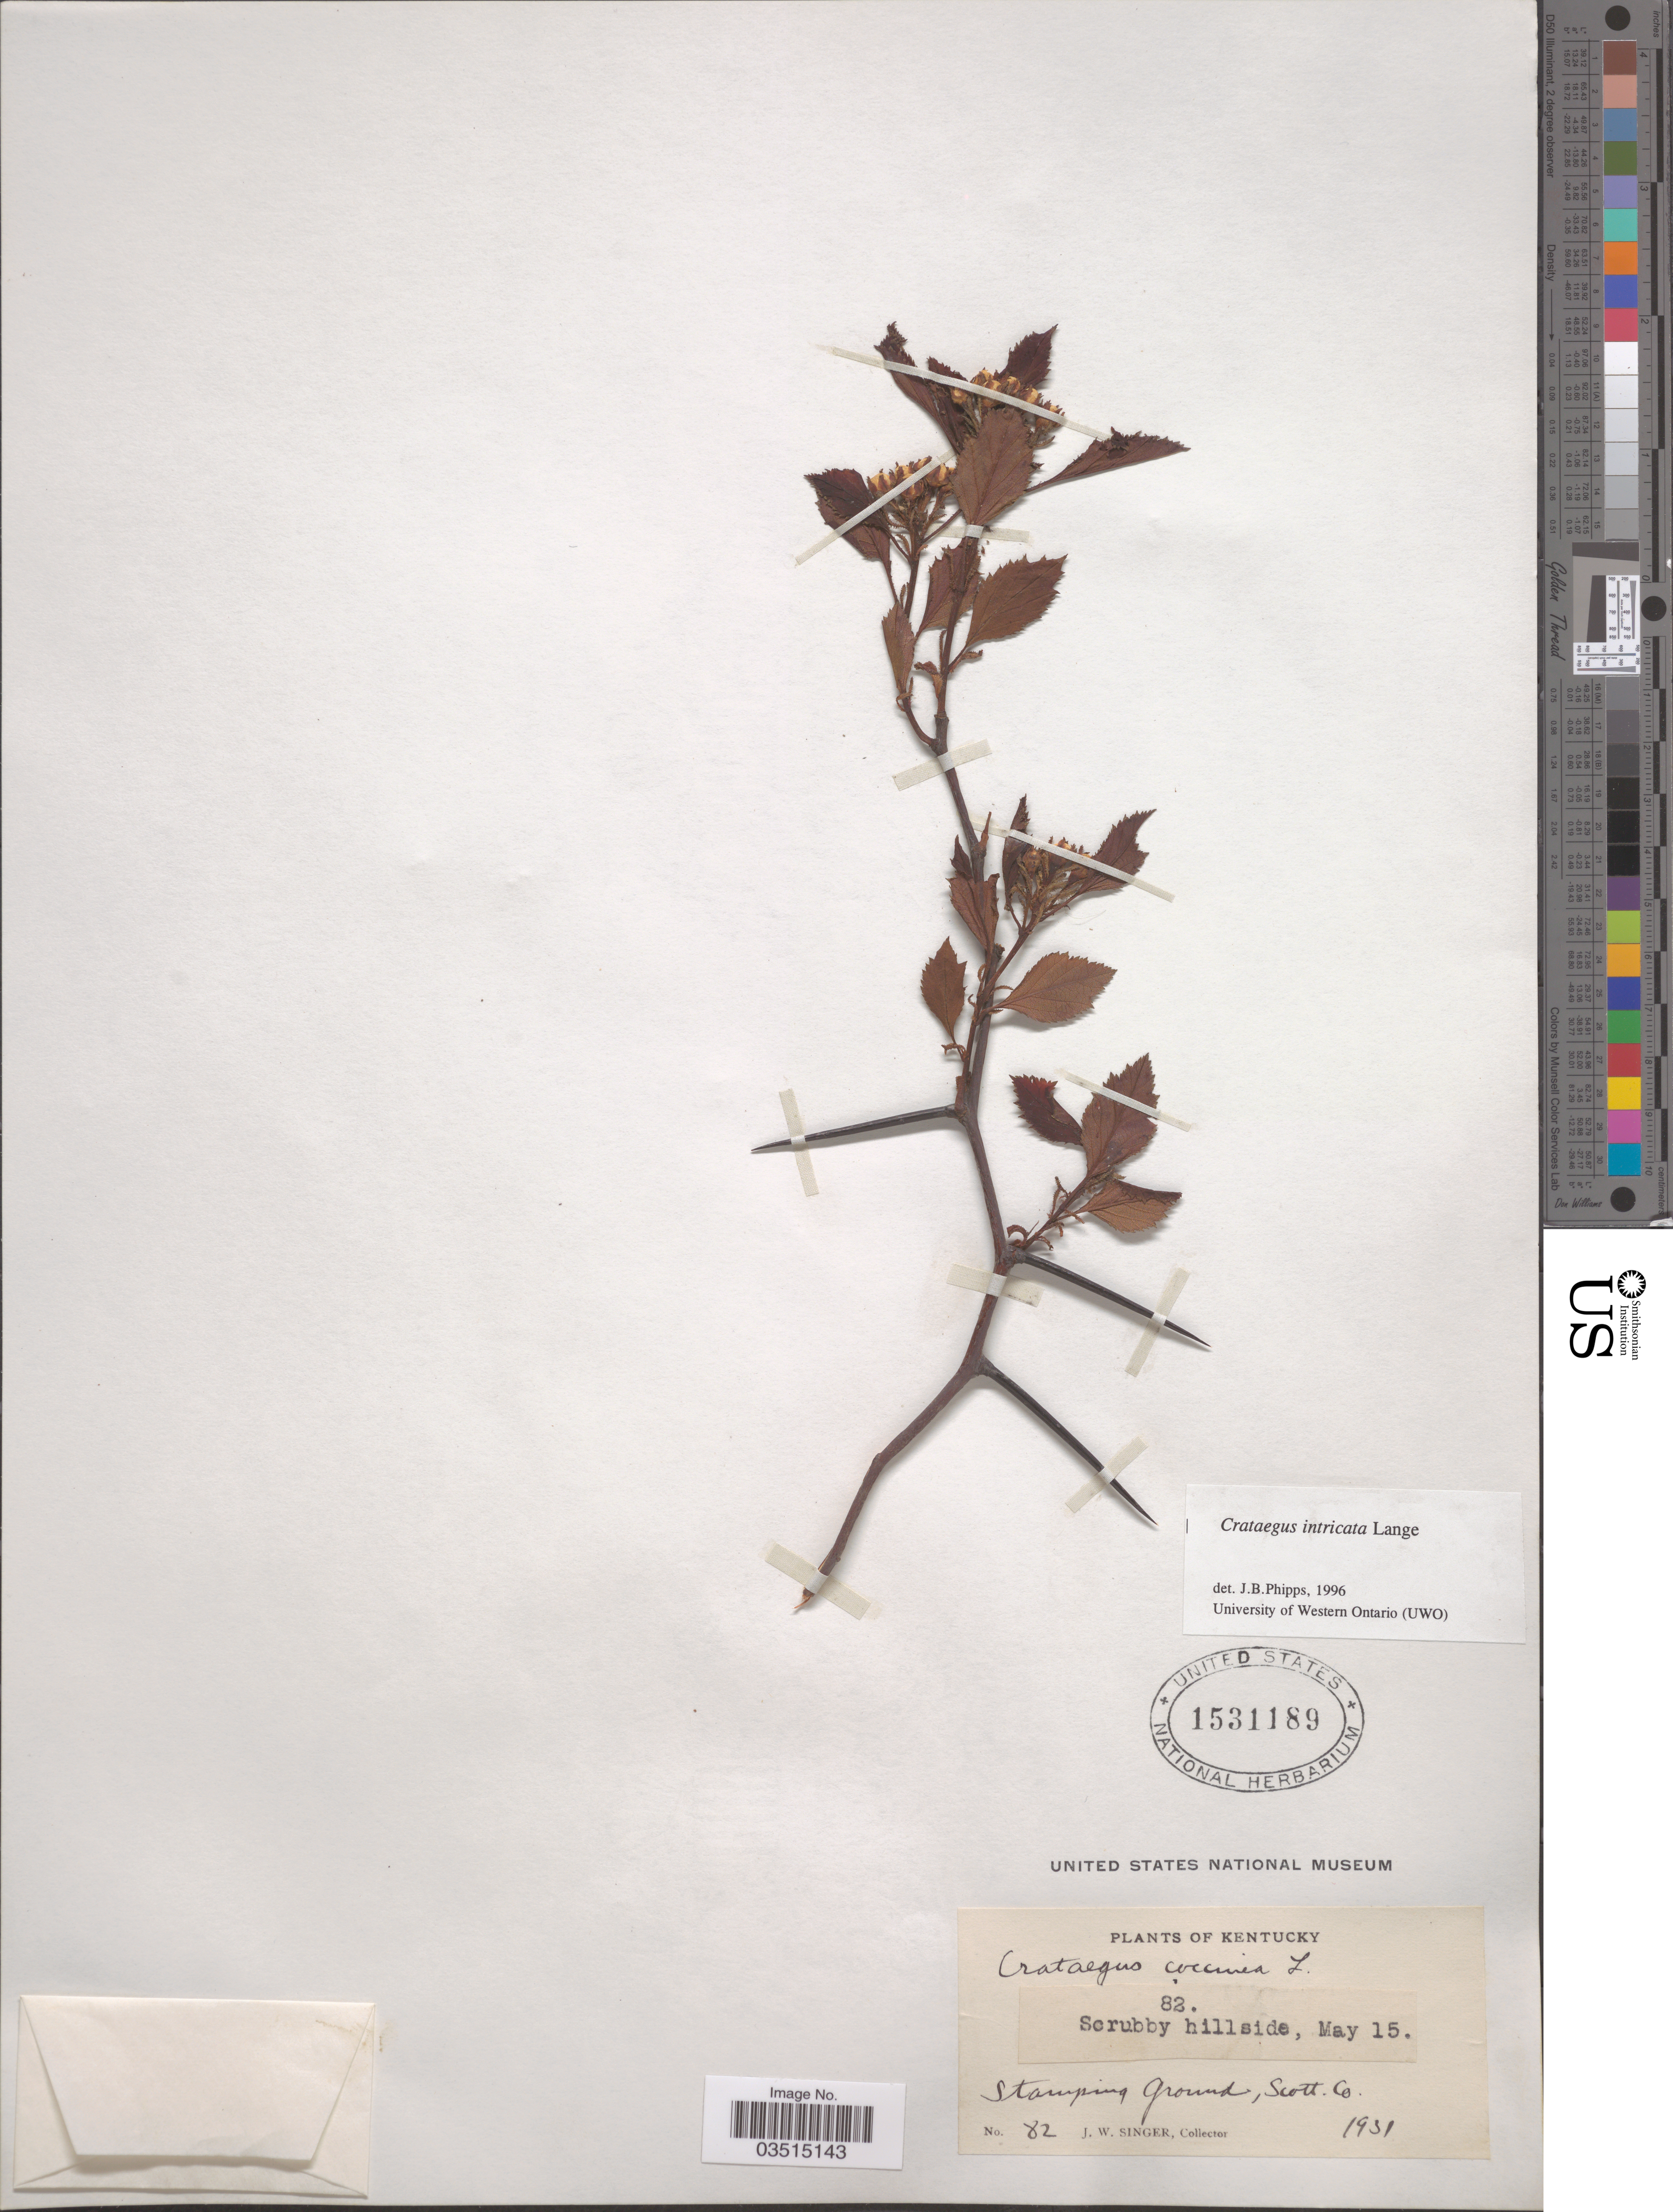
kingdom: Plantae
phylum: Tracheophyta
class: Magnoliopsida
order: Rosales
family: Rosaceae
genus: Crataegus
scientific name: Crataegus intricata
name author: Lange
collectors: J. EW. Singer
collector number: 82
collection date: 1931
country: United States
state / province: Kentucky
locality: Stamping Ground, Scott. Co.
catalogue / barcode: US 1531189